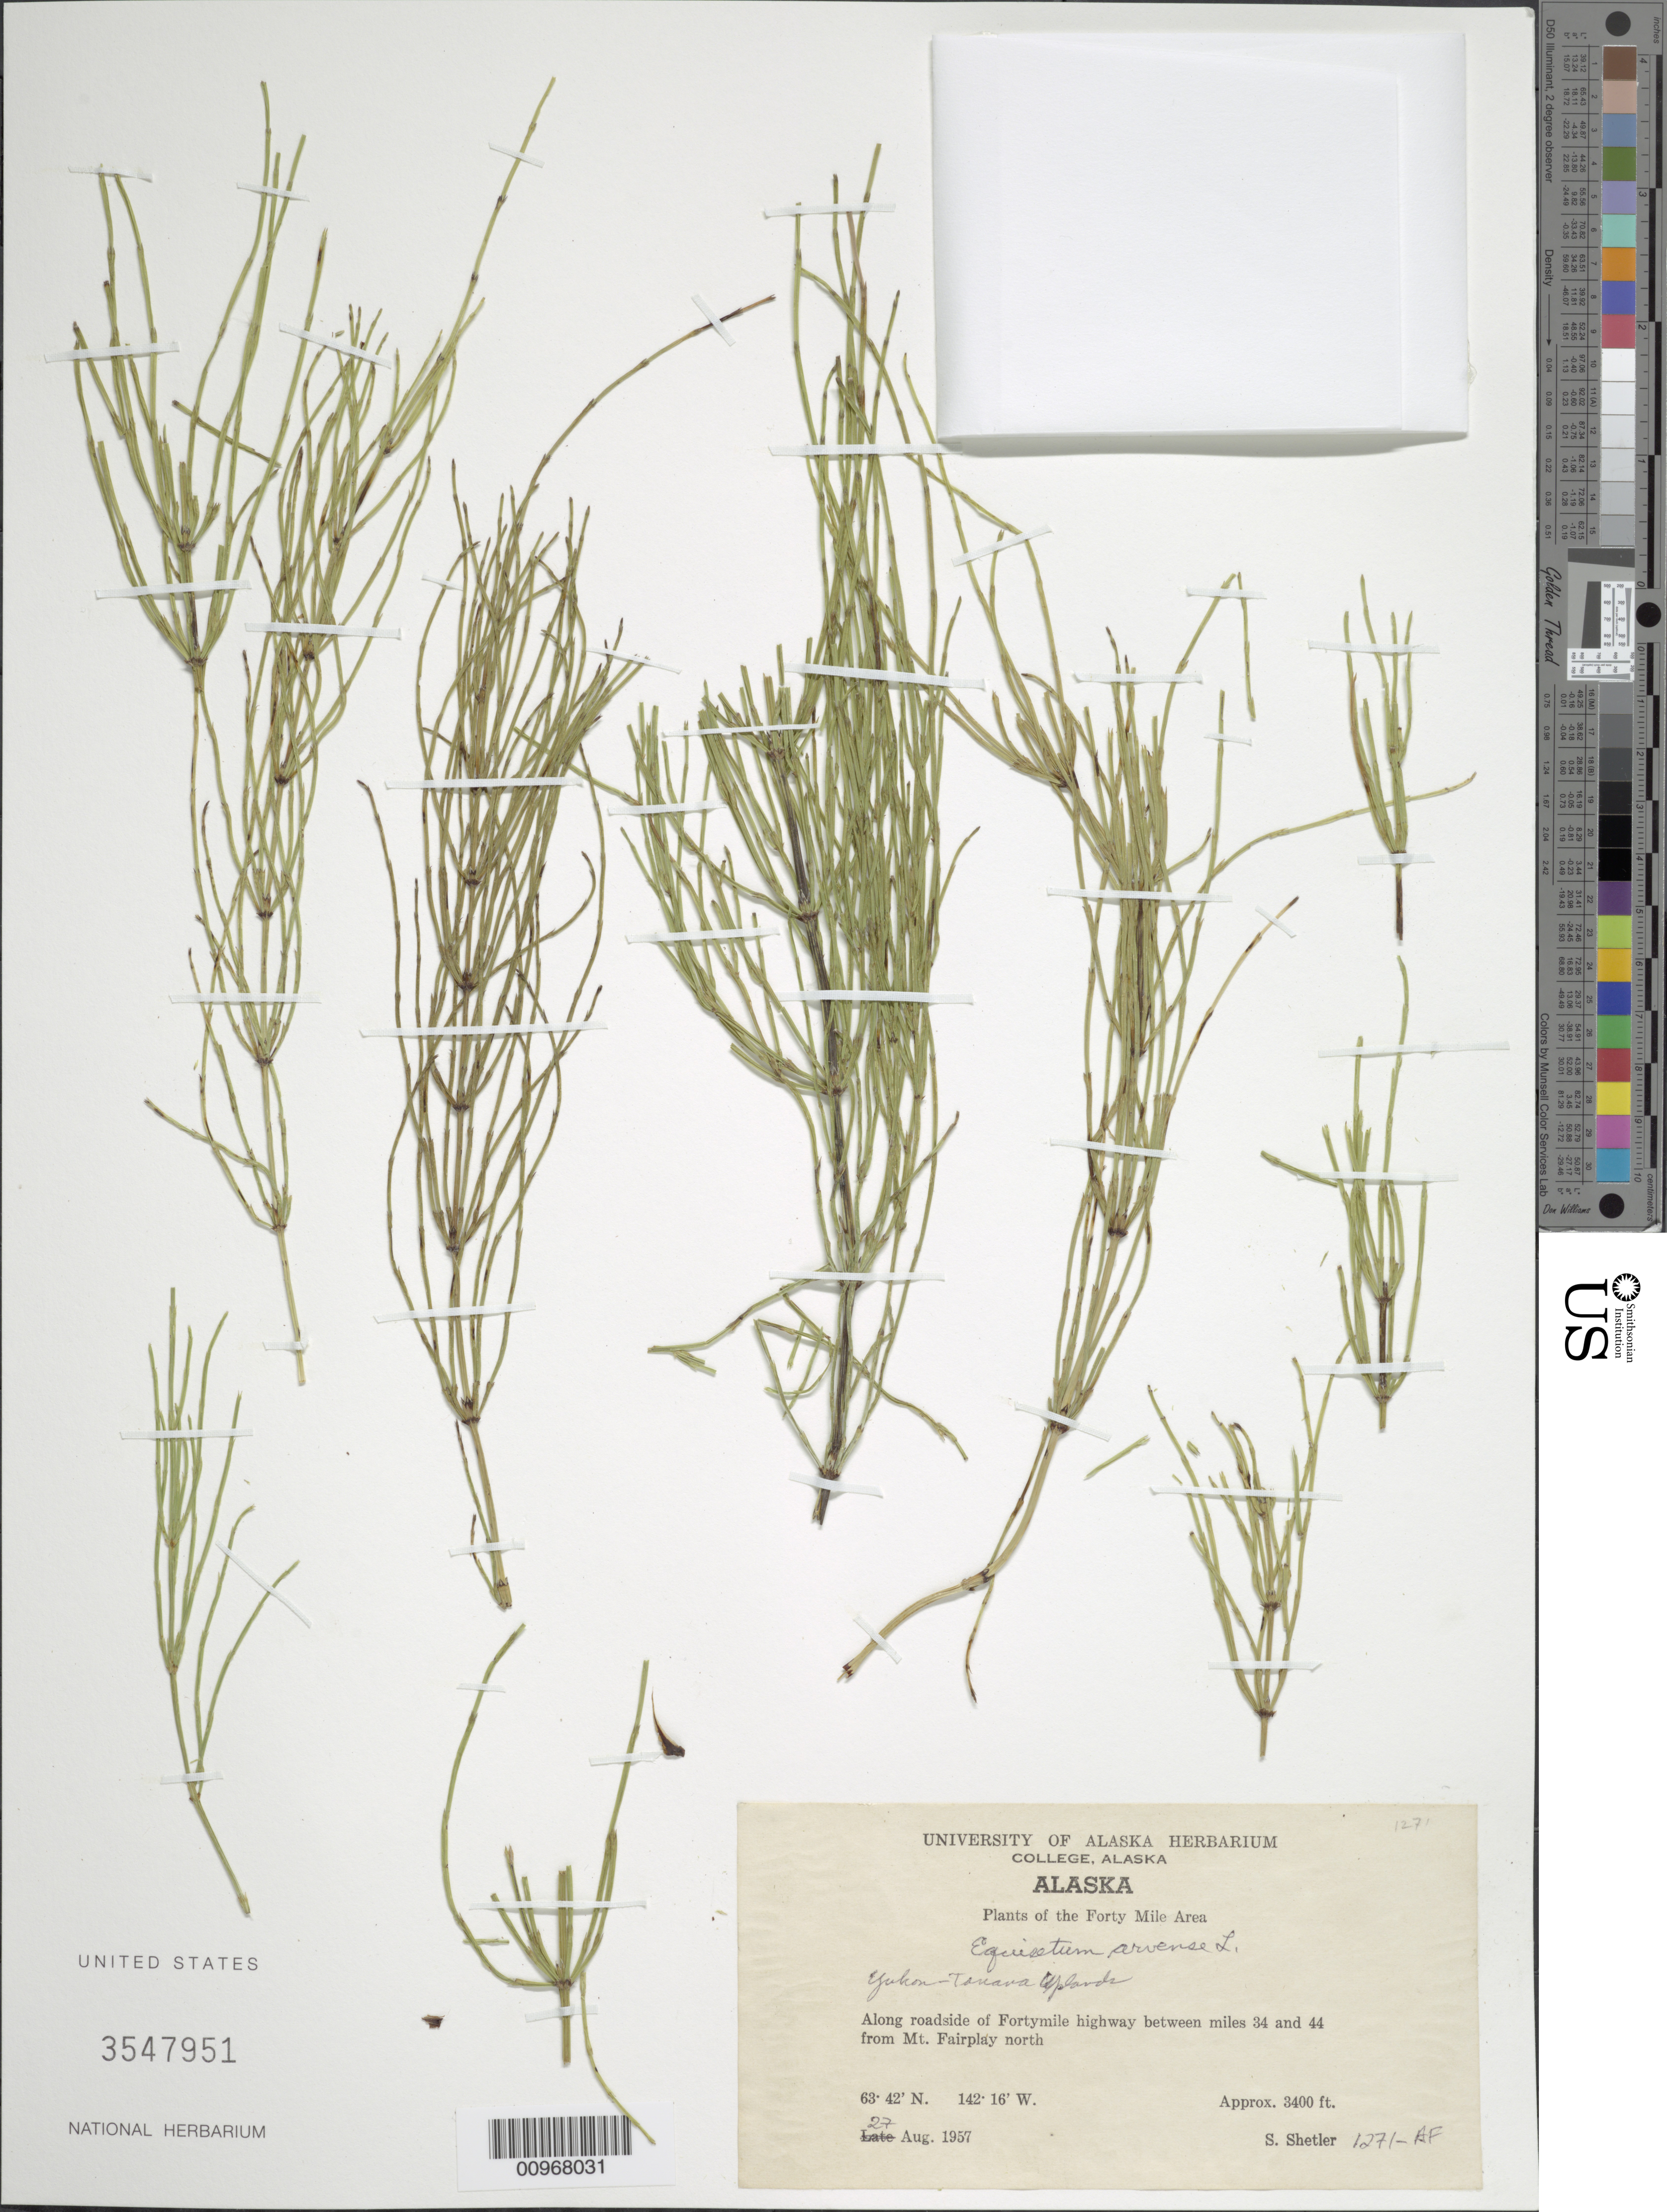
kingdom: Plantae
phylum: Tracheophyta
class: Polypodiopsida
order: Equisetales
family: Equisetaceae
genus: Equisetum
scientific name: Equisetum arvense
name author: L.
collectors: S. Shetler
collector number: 1271-AF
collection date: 1957-08-27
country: United States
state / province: Alaska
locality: Along roadside of Fortymile highway between miles 34 and 44 from Mt. Fairplay north. Forty Mile Area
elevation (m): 1036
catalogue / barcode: US 3547951